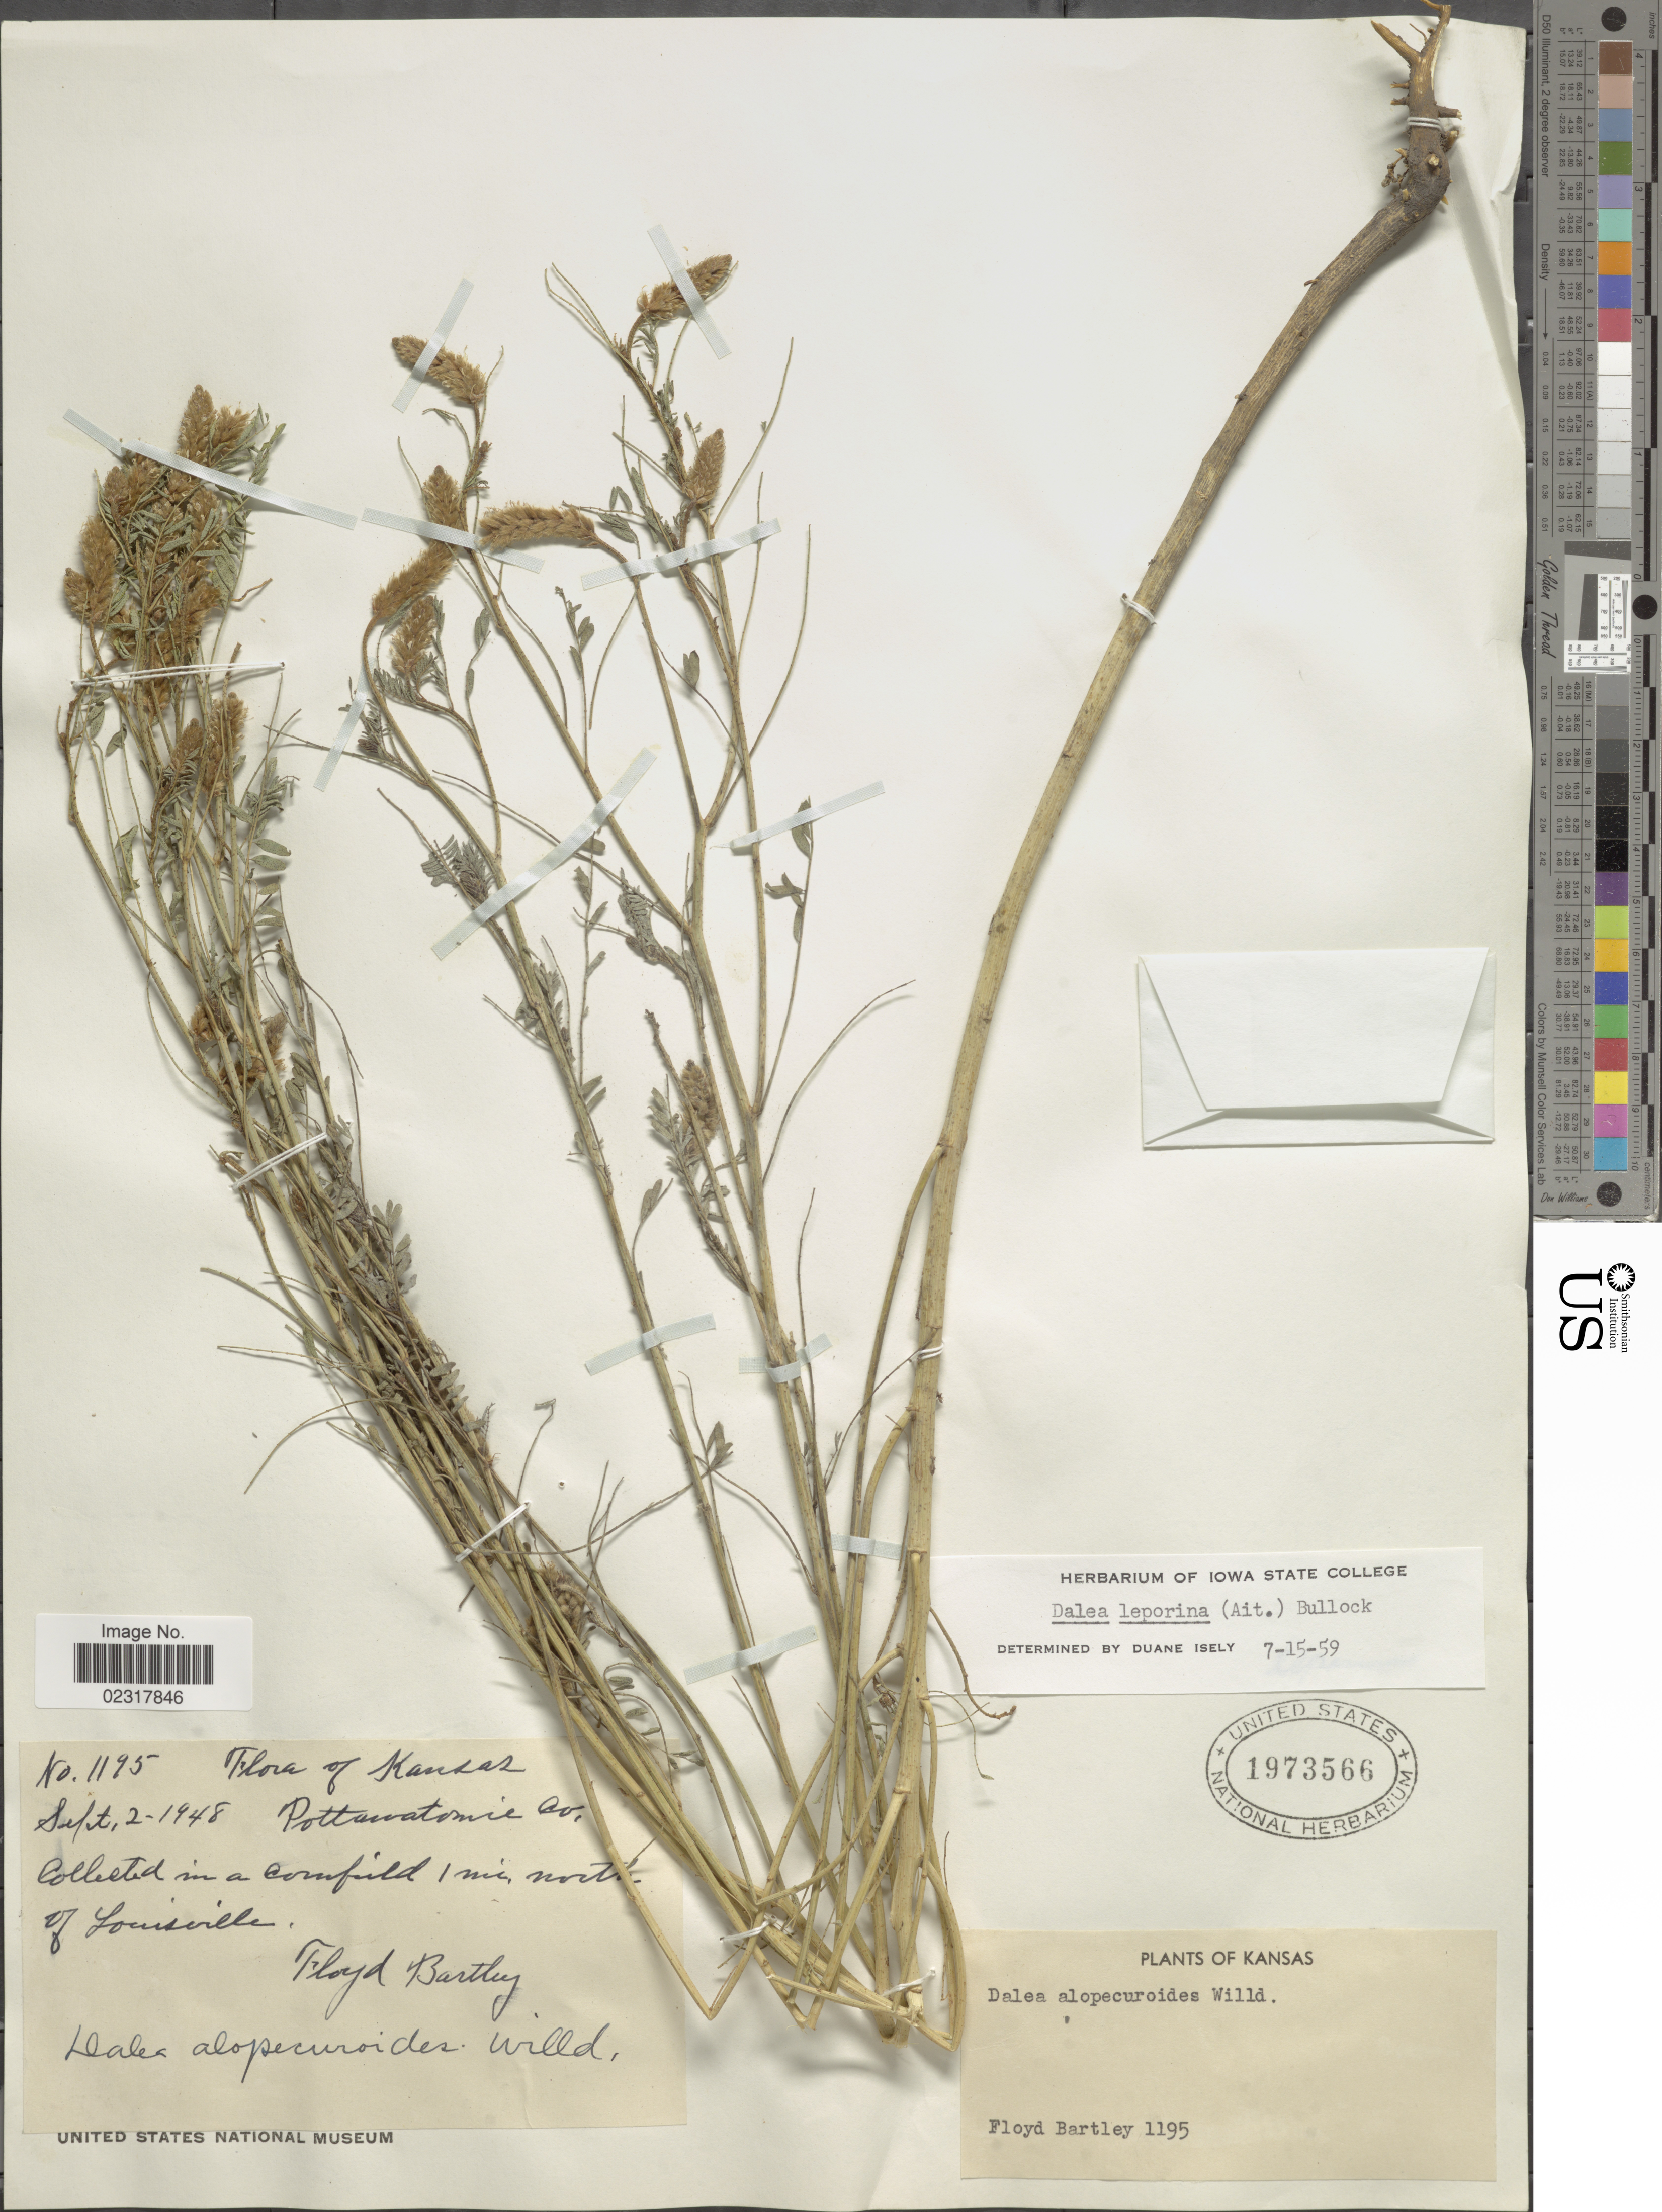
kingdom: Plantae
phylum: Tracheophyta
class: Magnoliopsida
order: Fabales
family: Fabaceae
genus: Dalea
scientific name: Dalea leporina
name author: (Aiton) Bullock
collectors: F. Bartley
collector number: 1195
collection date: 1948-09-02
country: United States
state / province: Kansas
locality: Collected in a cornfield 1 mi. north of Louisville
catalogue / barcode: US 1973566